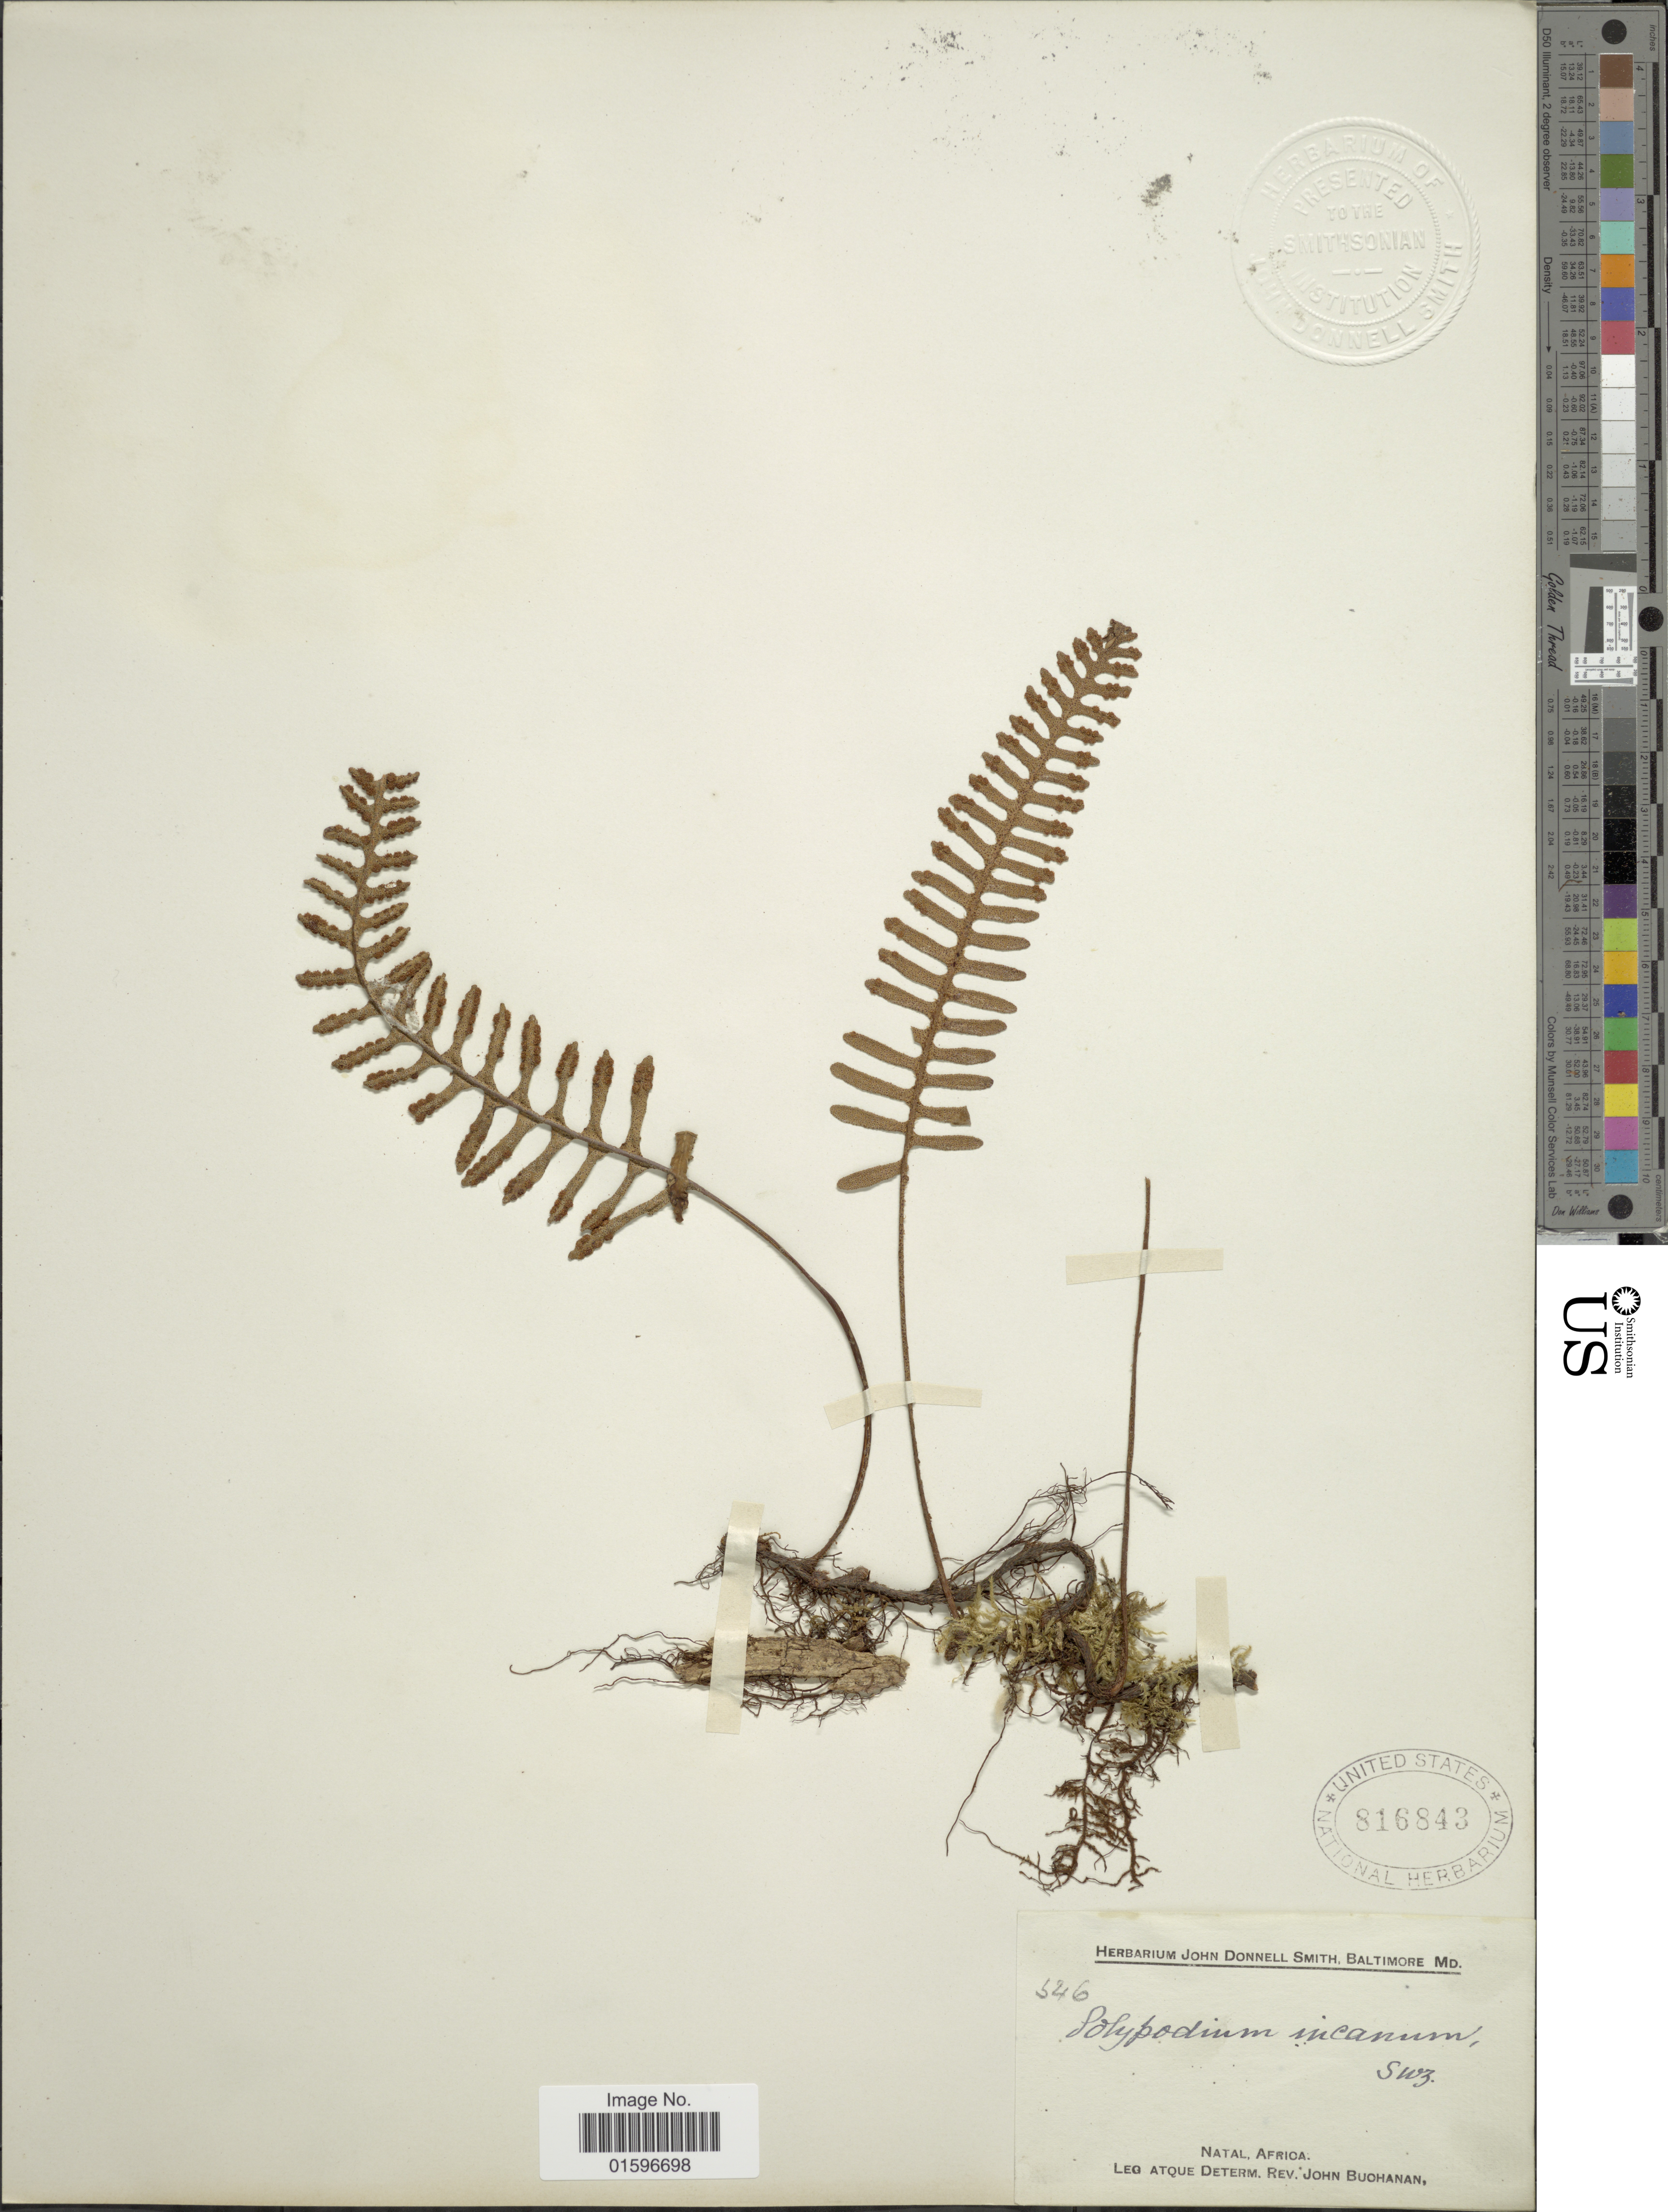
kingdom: Plantae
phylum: Tracheophyta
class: Polypodiopsida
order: Polypodiales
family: Polypodiaceae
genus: Polypodium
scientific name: Polypodium eckloni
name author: Kunze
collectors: J. Buchanan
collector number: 346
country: South Africa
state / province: KwaZulu-Natal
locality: Natal, Africa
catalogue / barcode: US 816843